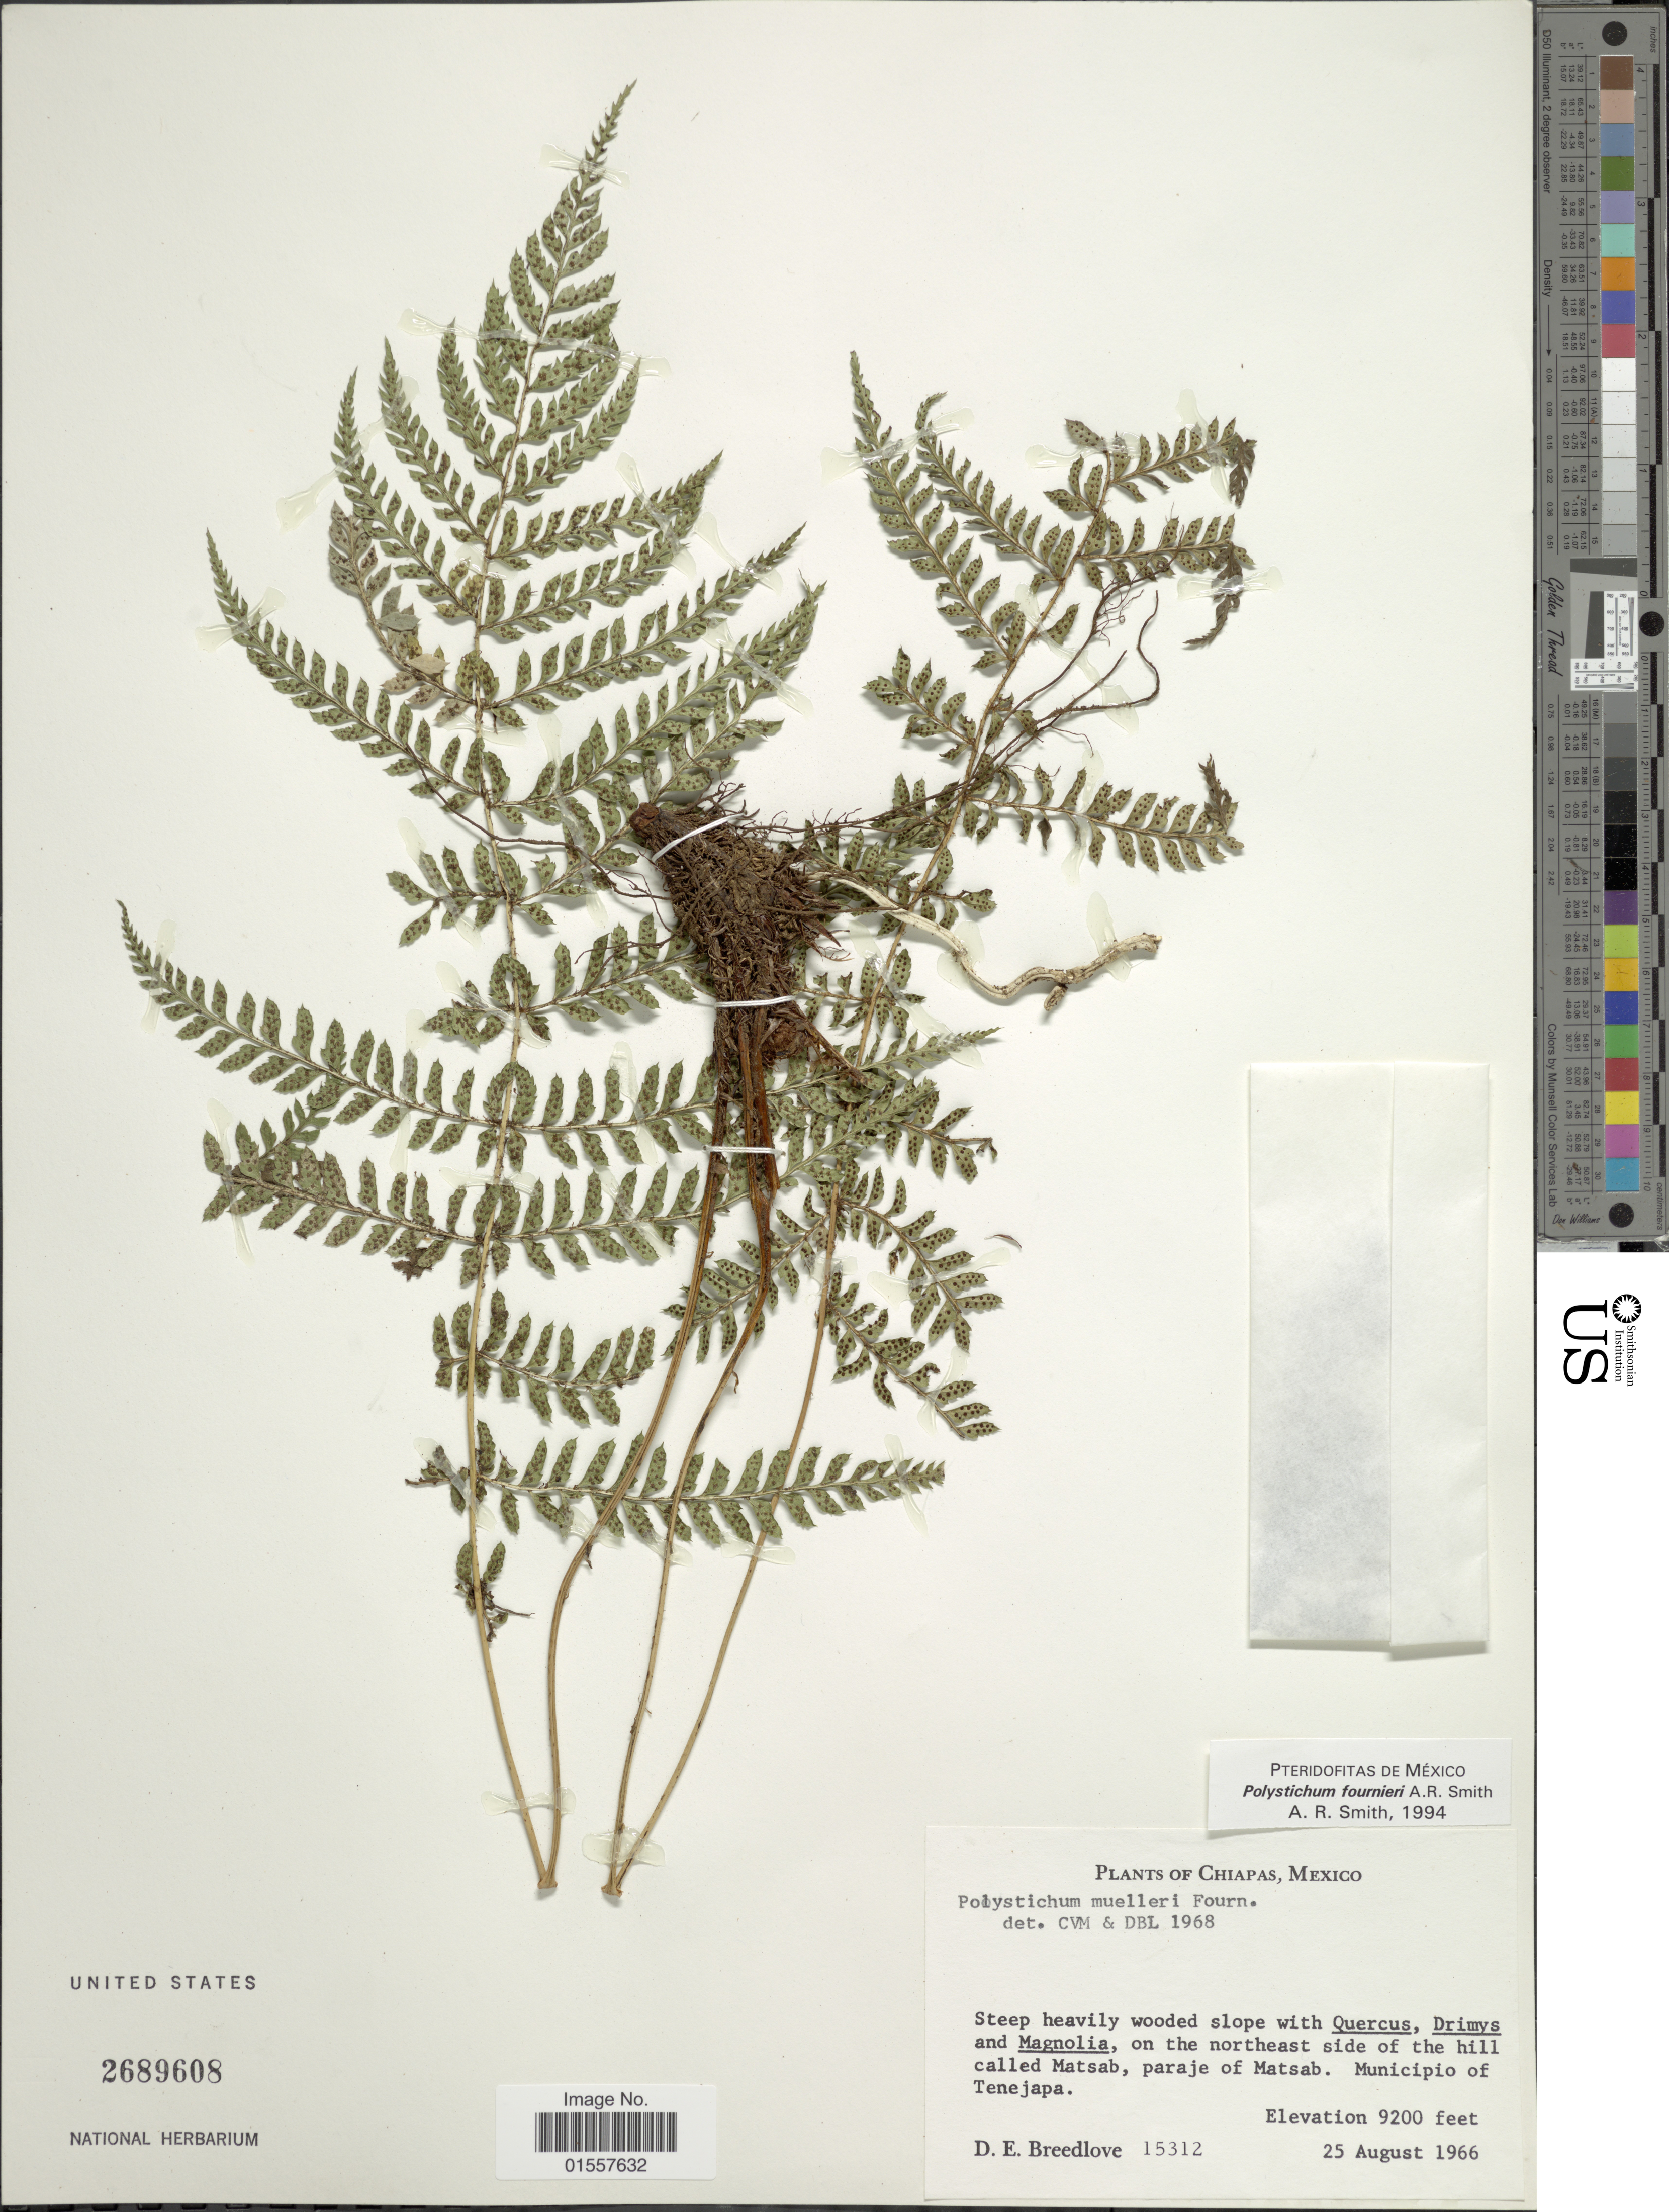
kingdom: Plantae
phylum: Tracheophyta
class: Polypodiopsida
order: Polypodiales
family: Dryopteridaceae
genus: Polystichum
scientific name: Polystichum fournieri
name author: A.R. Sm.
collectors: D. E. Breedlove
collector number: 15312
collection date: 1966-08-25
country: Mexico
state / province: Chiapas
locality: On the northeast side of the hill called Matsab, paraje of Matsab. Municipio of Tenejapa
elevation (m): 2804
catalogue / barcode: US 2689608